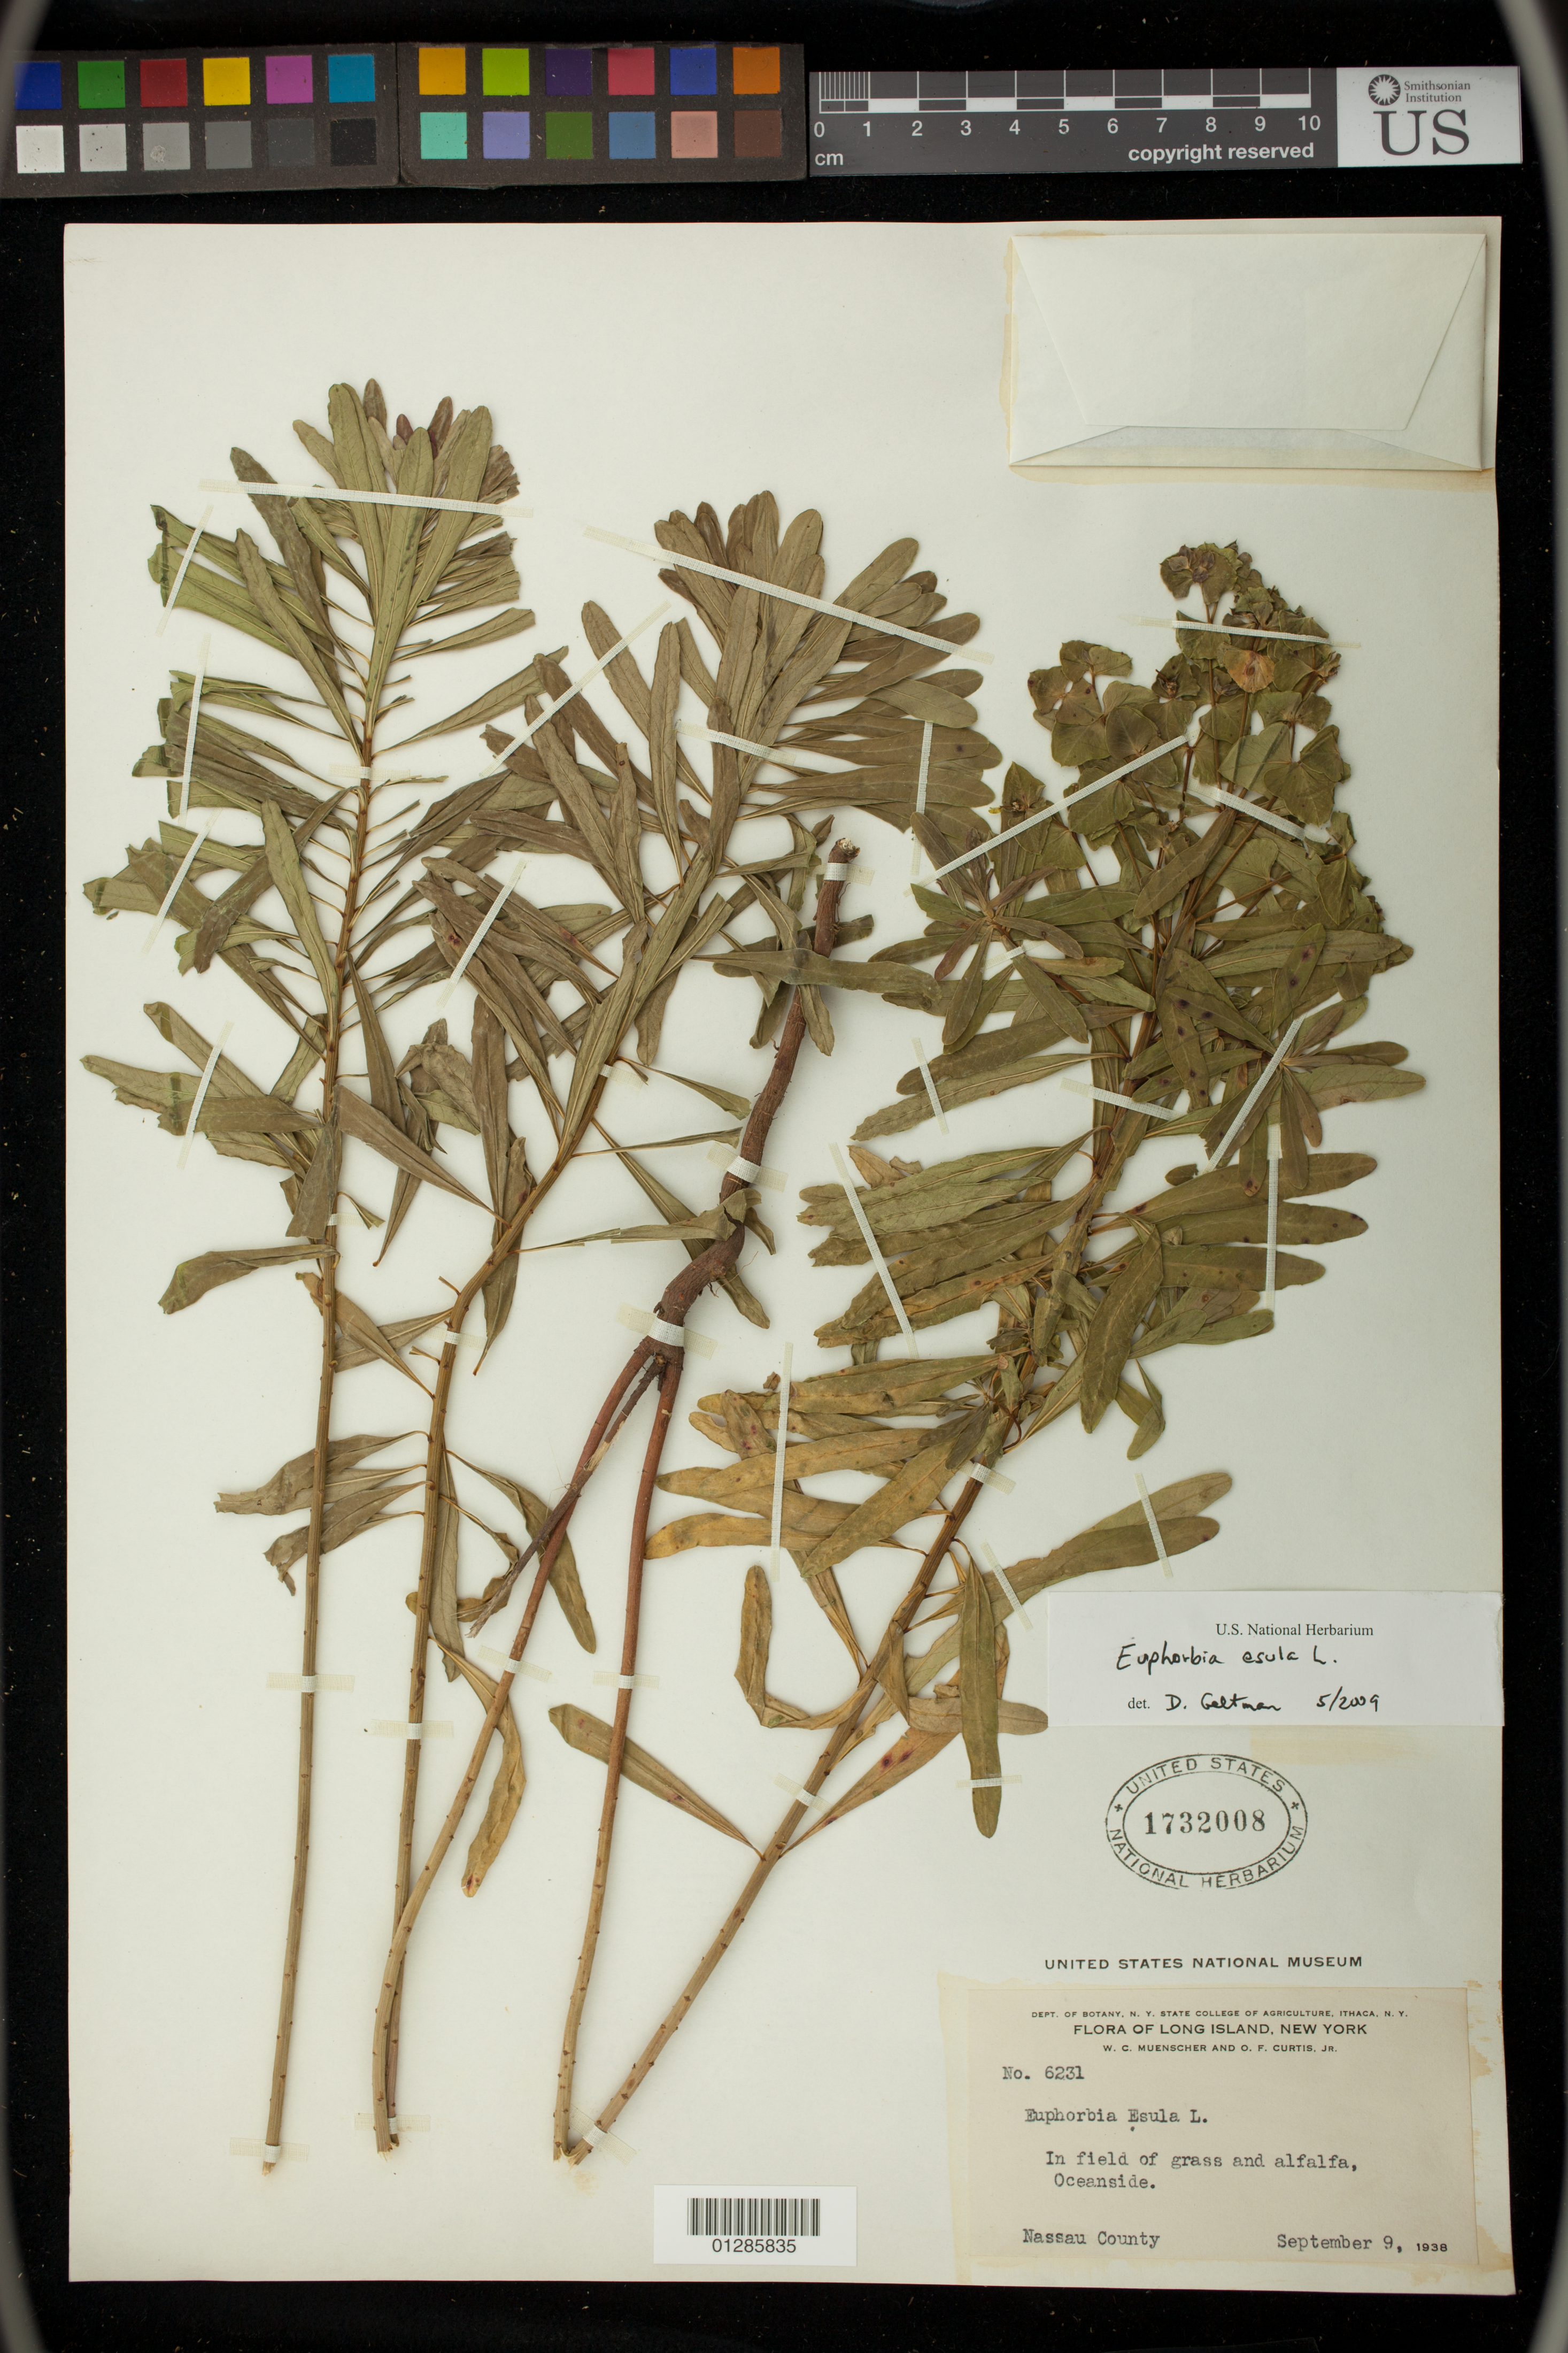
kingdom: Plantae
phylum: Tracheophyta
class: Magnoliopsida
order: Malpighiales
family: Euphorbiaceae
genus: Euphorbia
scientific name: Euphorbia esula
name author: L.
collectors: W. Muenscher & O. Curtis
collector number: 6231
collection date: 1938-09-09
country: United States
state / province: New York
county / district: Nassau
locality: County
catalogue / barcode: US 1732008